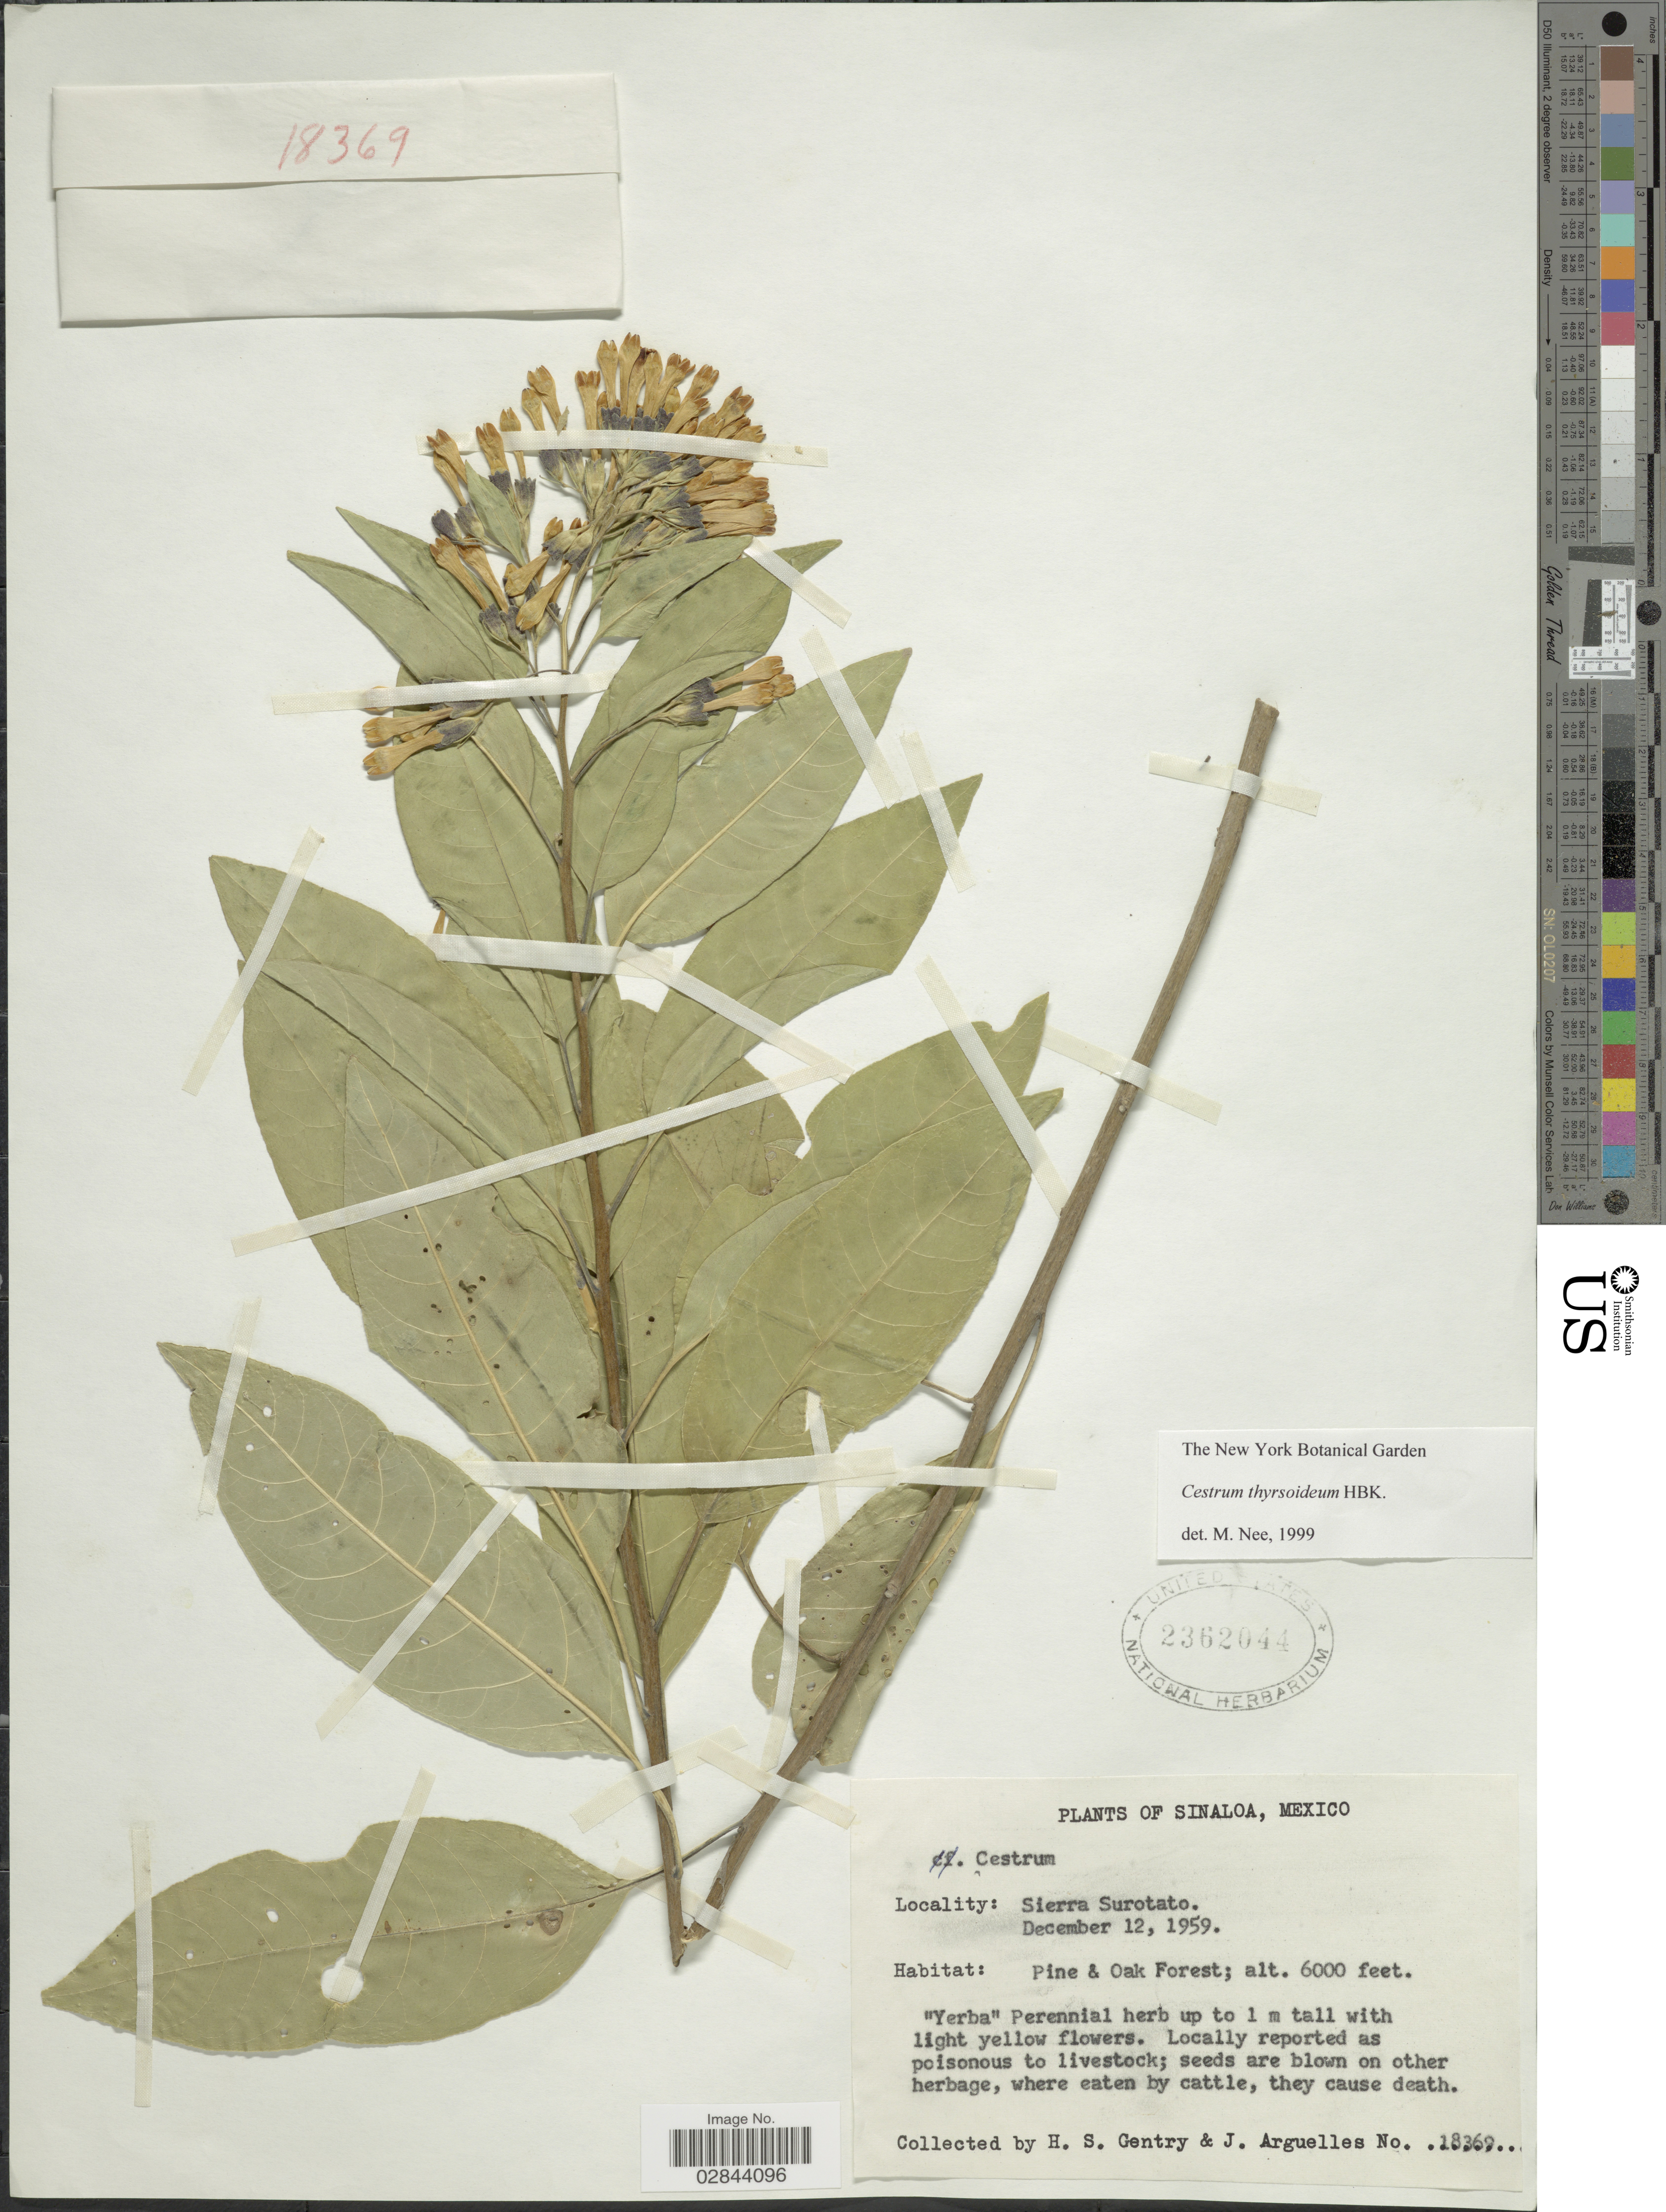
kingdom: Plantae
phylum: Tracheophyta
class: Magnoliopsida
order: Solanales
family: Solanaceae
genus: Cestrum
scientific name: Cestrum thyrsoideum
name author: Kunth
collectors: H. S. Gentry & J. Arguelles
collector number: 18369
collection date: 1959-12-12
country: Mexico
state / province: Sinaloa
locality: Sierra Surotato, Pine & Oak Forest.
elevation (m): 1829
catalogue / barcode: US 2362044